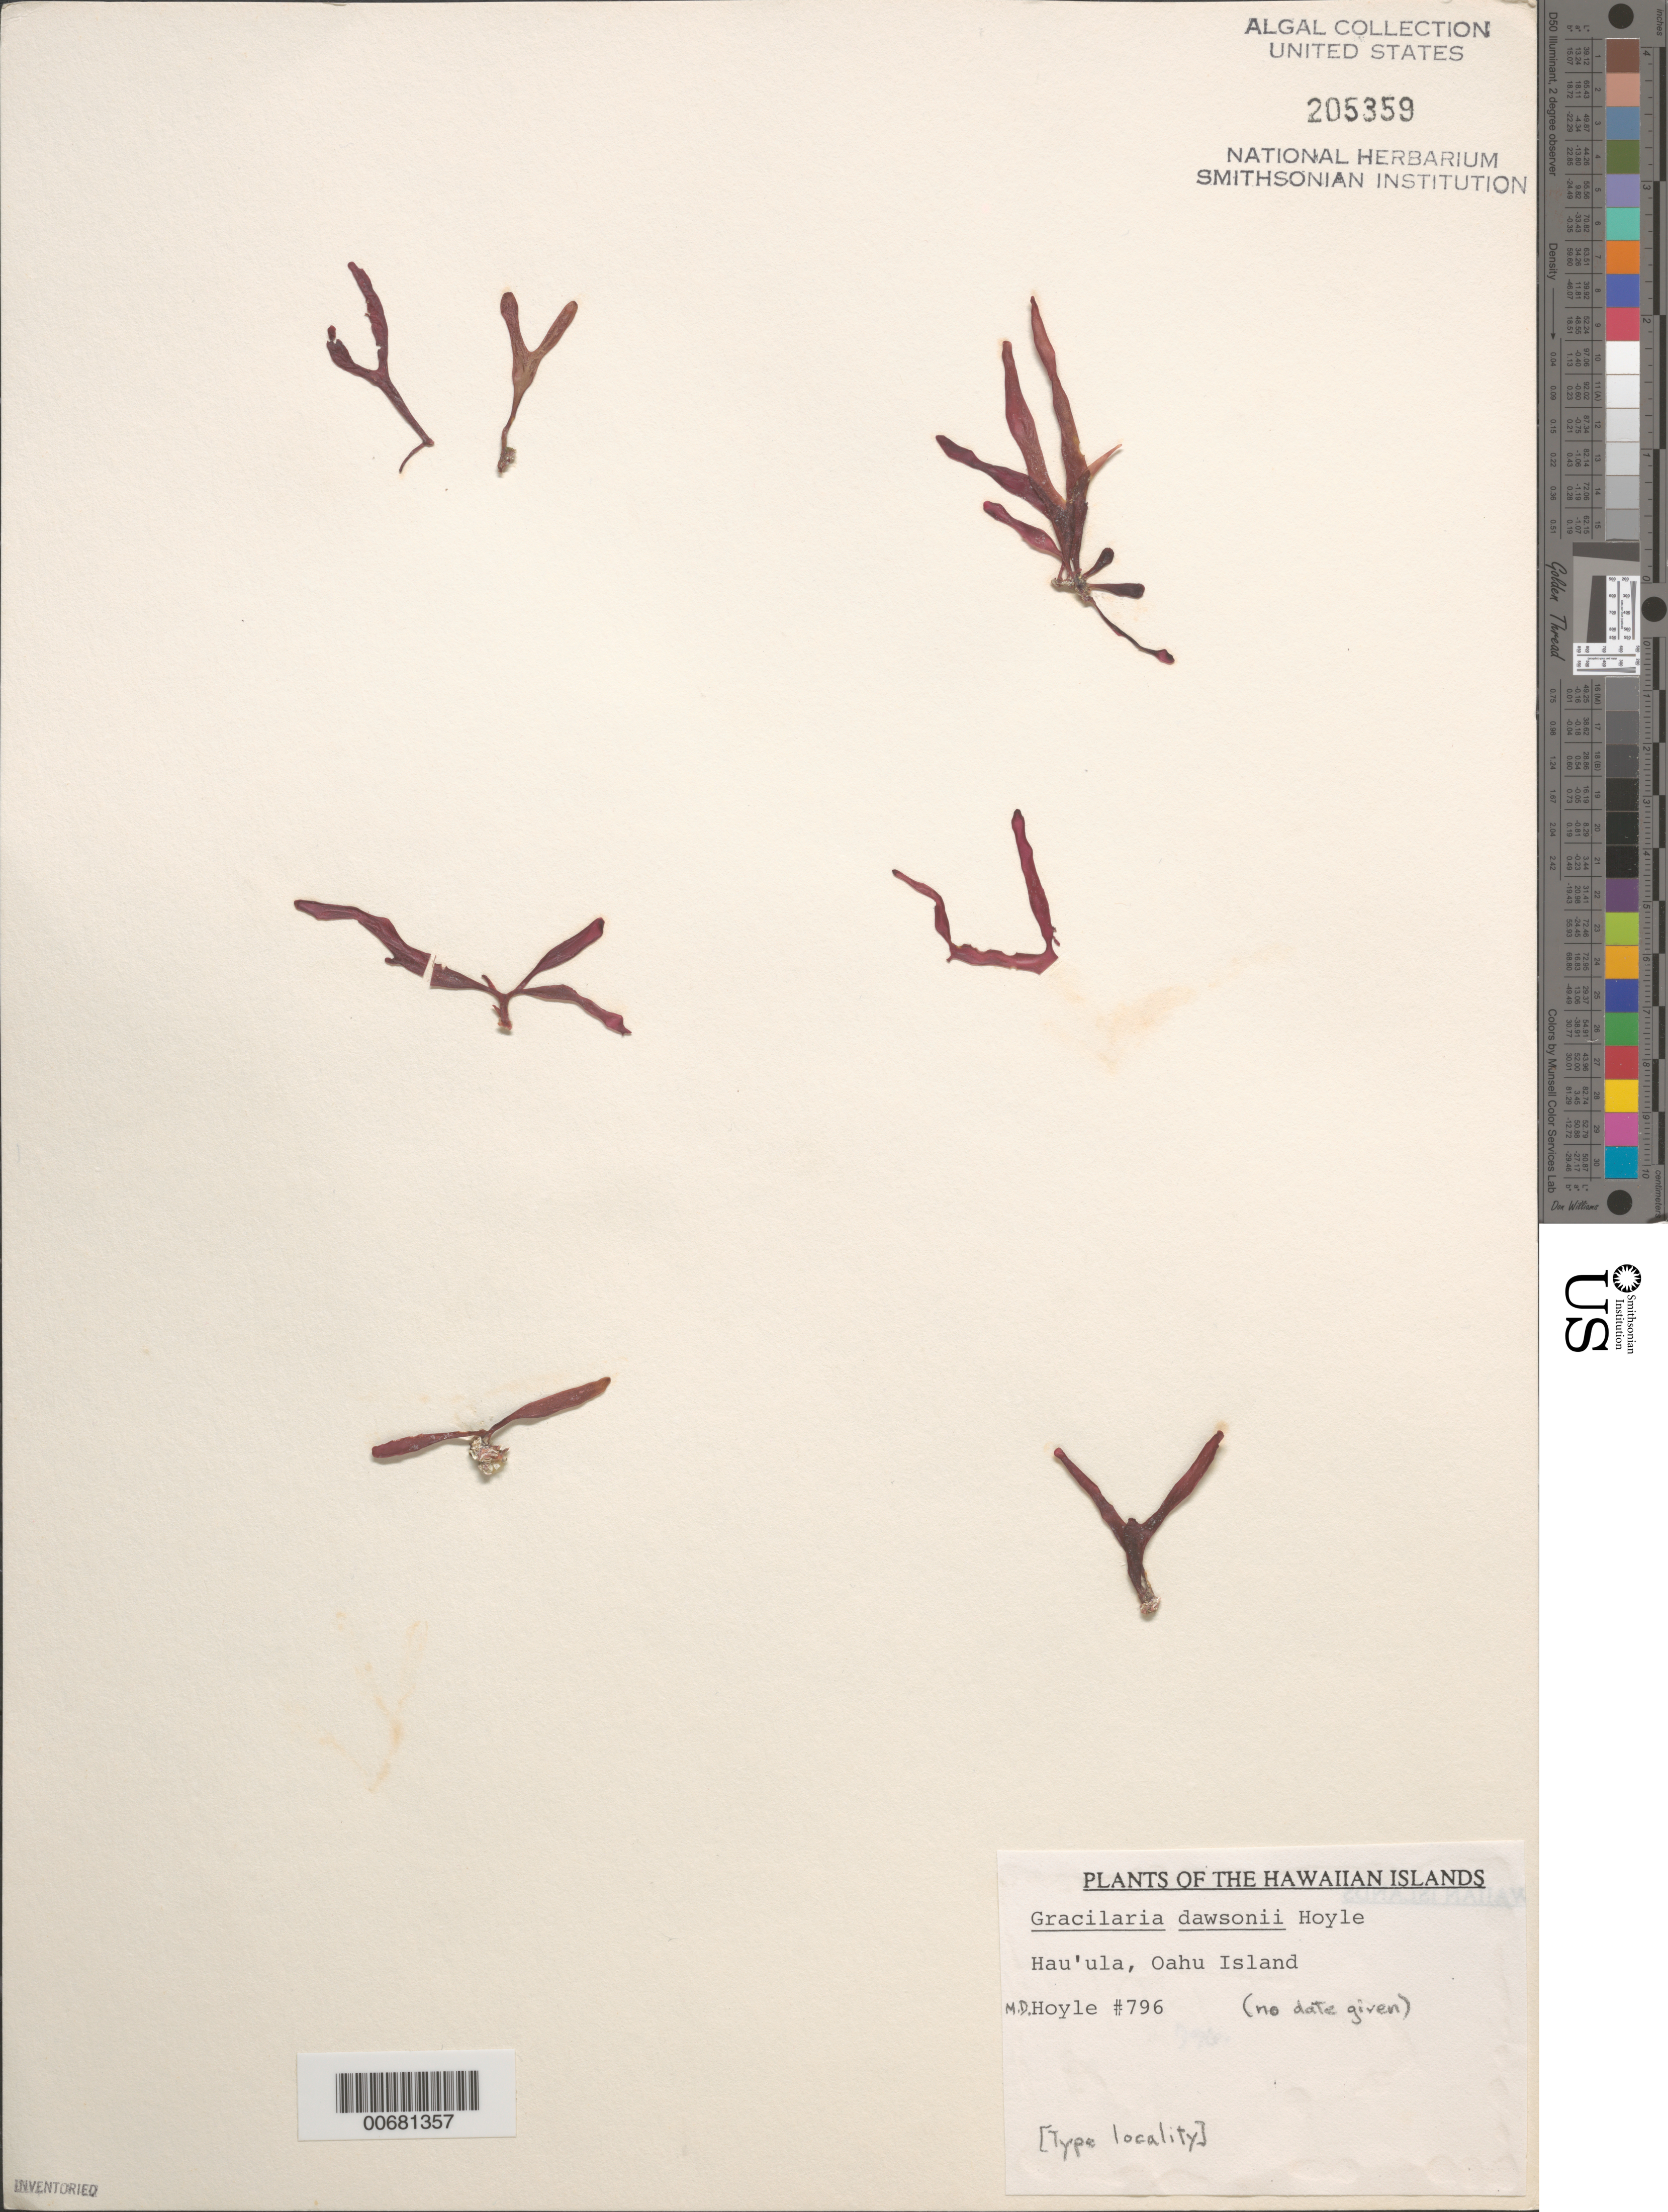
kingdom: Plantae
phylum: Rhodophyta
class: Florideophyceae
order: Gracilariales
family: Gracilariaceae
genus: Gracilaria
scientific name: Gracilaria dawsonii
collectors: M. Hoyle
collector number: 796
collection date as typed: no date given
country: United States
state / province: Hawaii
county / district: Honolulu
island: Oahu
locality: Hau'ula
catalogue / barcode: US 205359